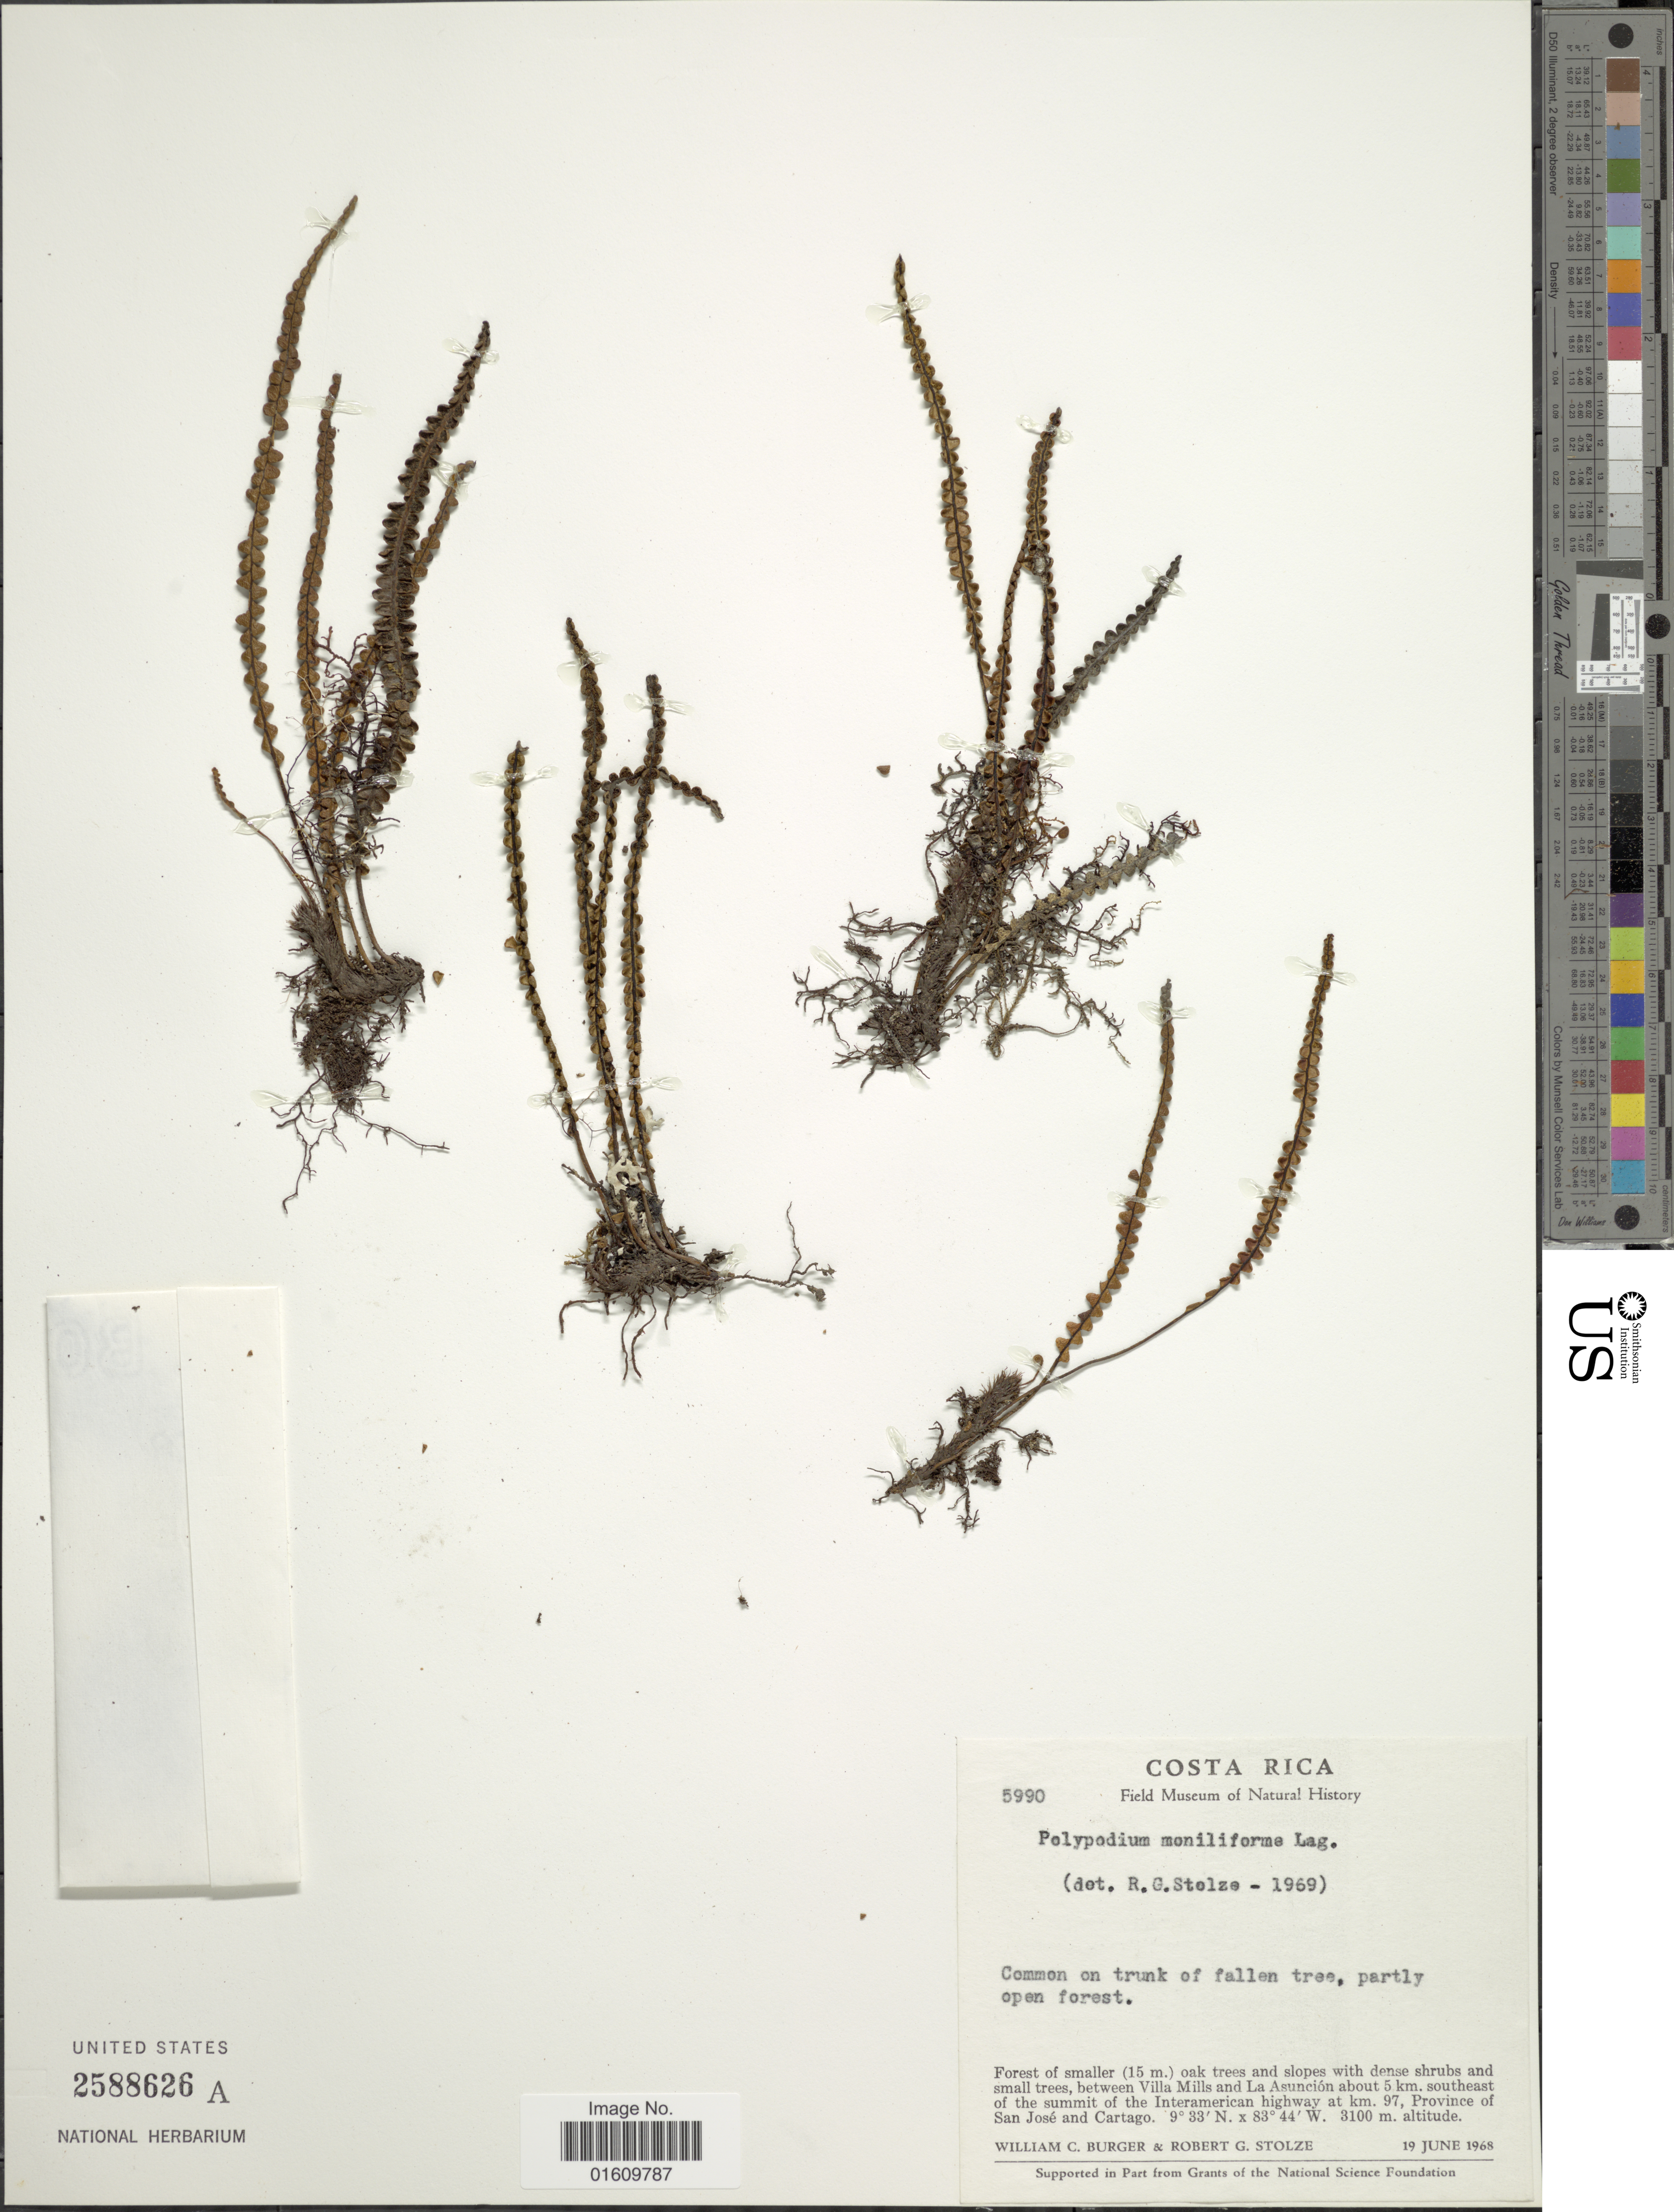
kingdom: Plantae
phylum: Tracheophyta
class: Polypodiopsida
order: Polypodiales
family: Polypodiaceae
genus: Melpomene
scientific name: Melpomene moniliformis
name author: (Lag. ex Sw.) A.R. Sm. & R.C. Moran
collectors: W. Burger & R. G. Stolze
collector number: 5990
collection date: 1968-06-19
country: Costa Rica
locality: Forest of smaller ( 15m ) oak trees and slopes with dense shrubs and small treesm between Villa Mills and La Asuncion about 5 km, southeast of the summit of the Interamerican highway at km 97, Province of San Jose and Cartago.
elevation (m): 3100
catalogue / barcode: US 2588626A